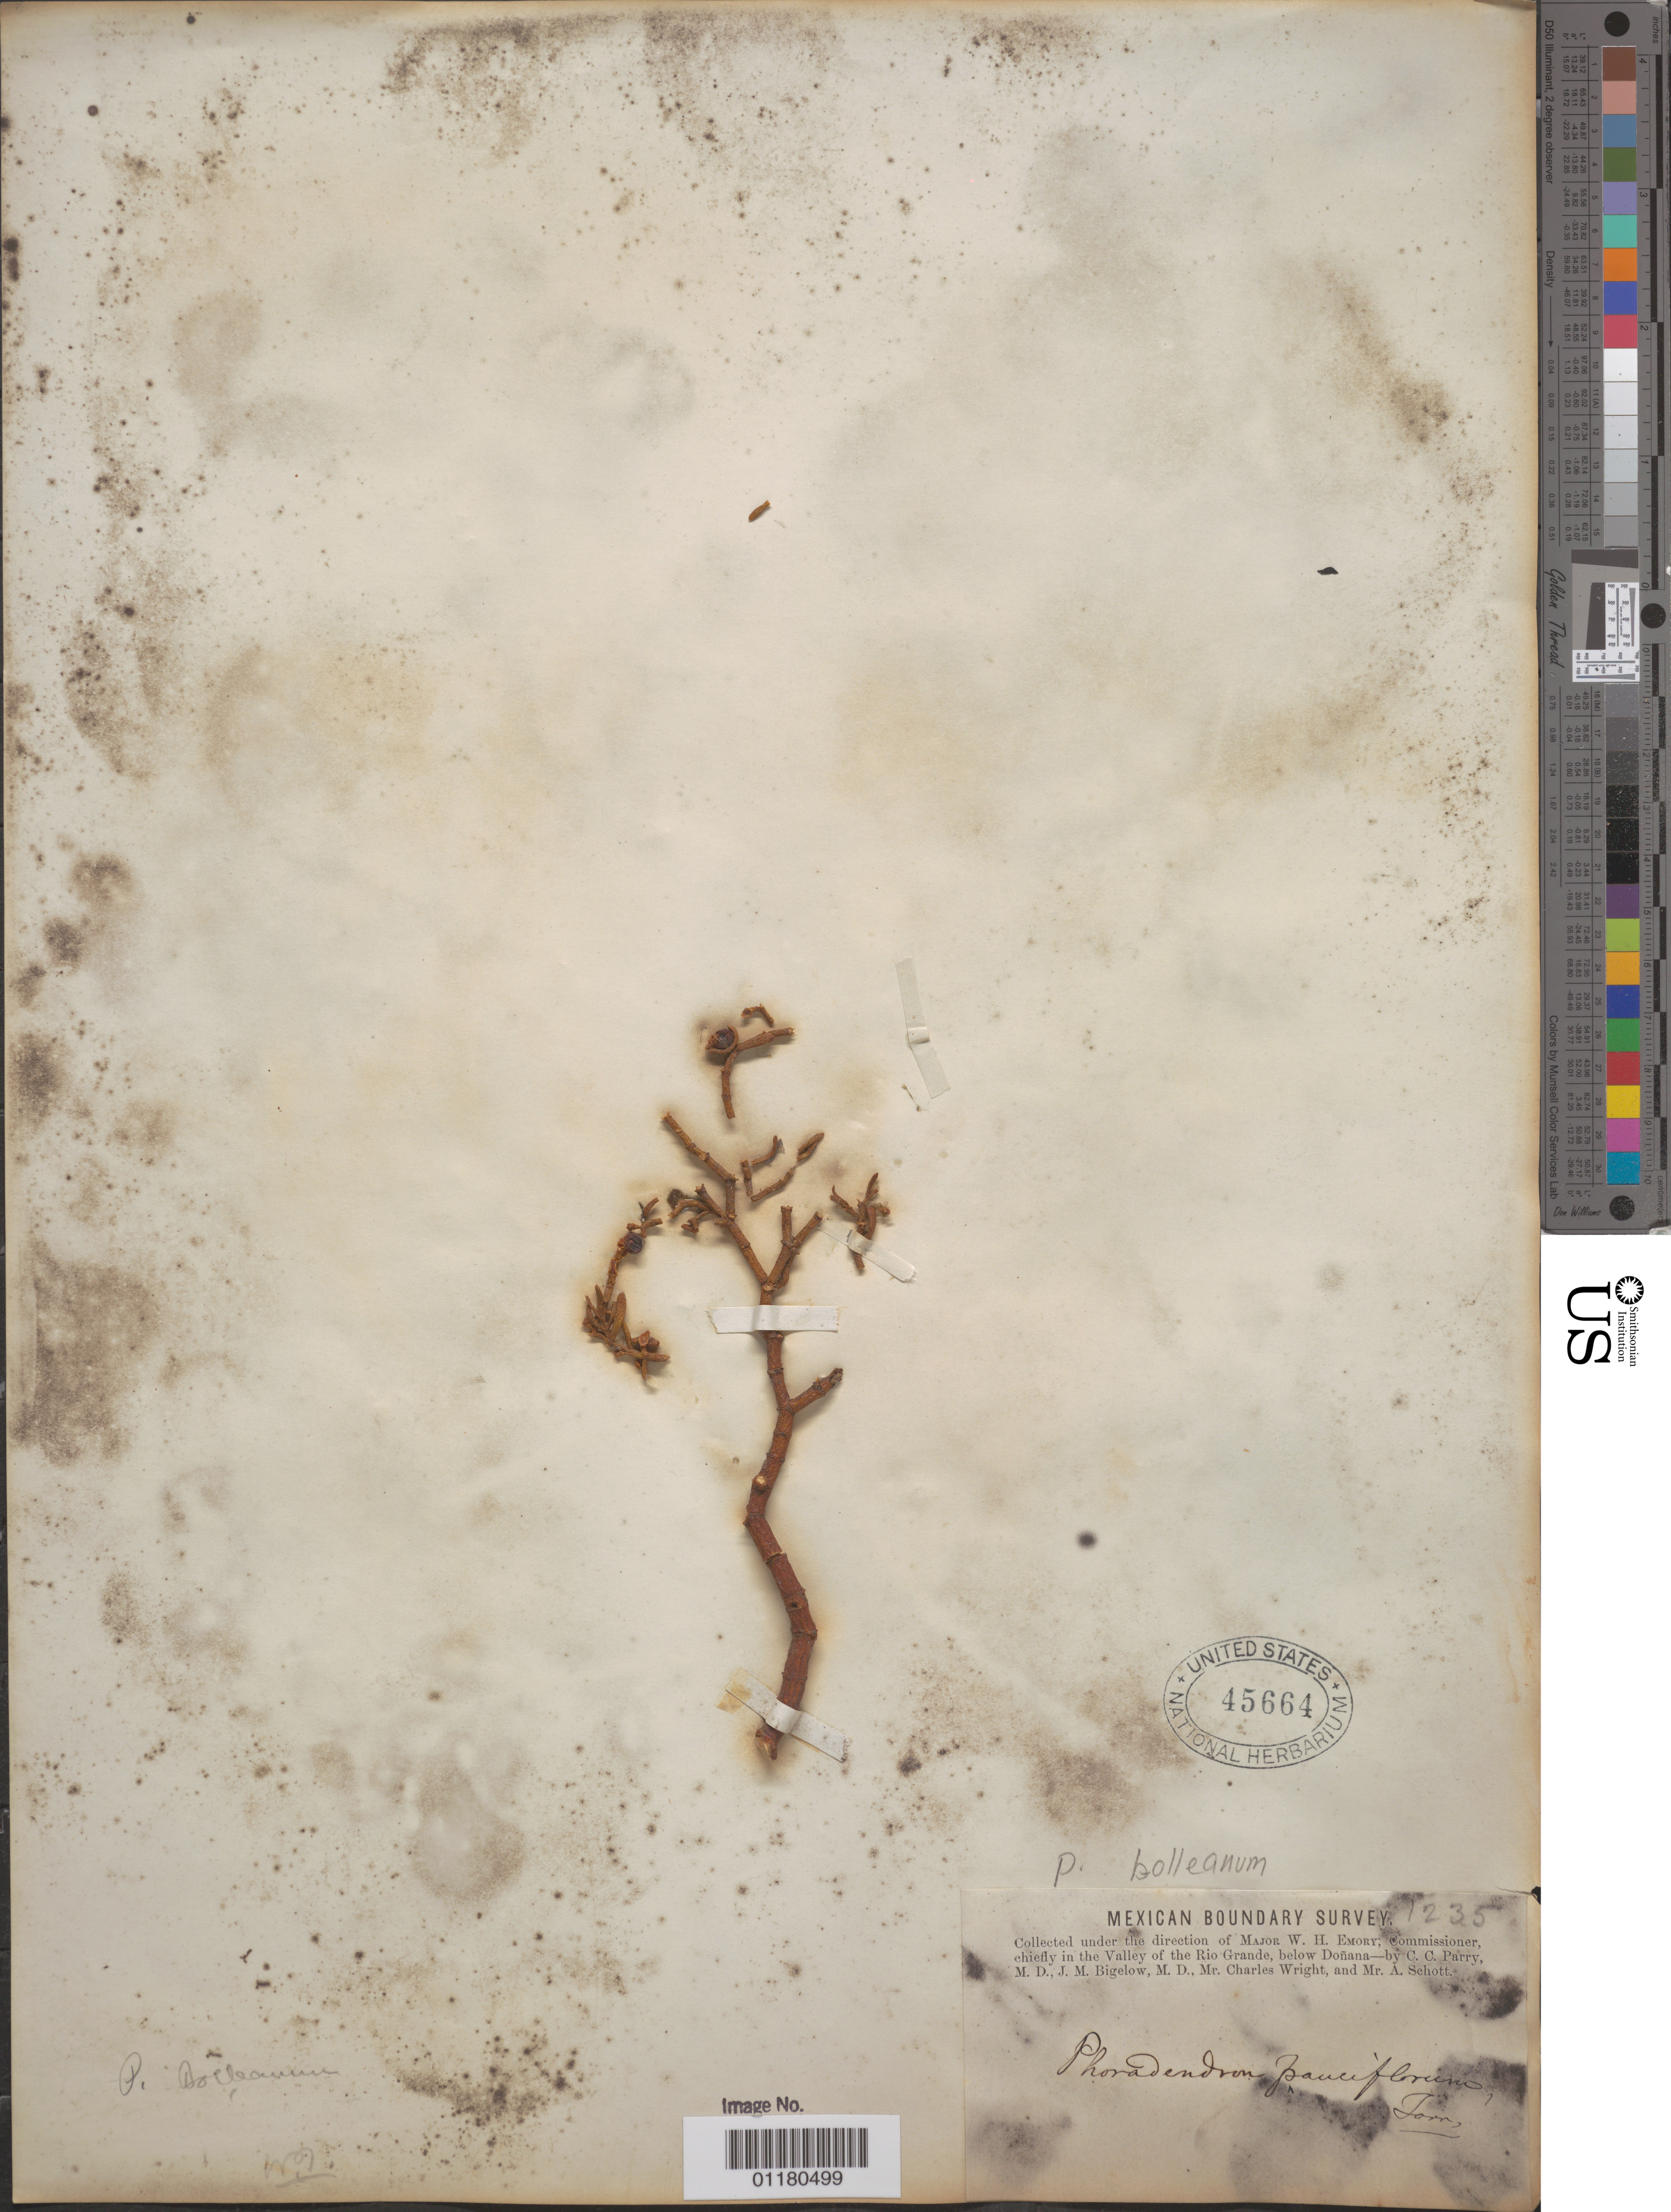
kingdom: Plantae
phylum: Tracheophyta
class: Magnoliopsida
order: Santalales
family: Viscaceae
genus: Phoradendron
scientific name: Phoradendron bolleanum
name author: (Seem.) Eichler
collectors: C. C. Parry, J. M. Bigelow, C. Wright & A. Schott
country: United States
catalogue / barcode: US 45664